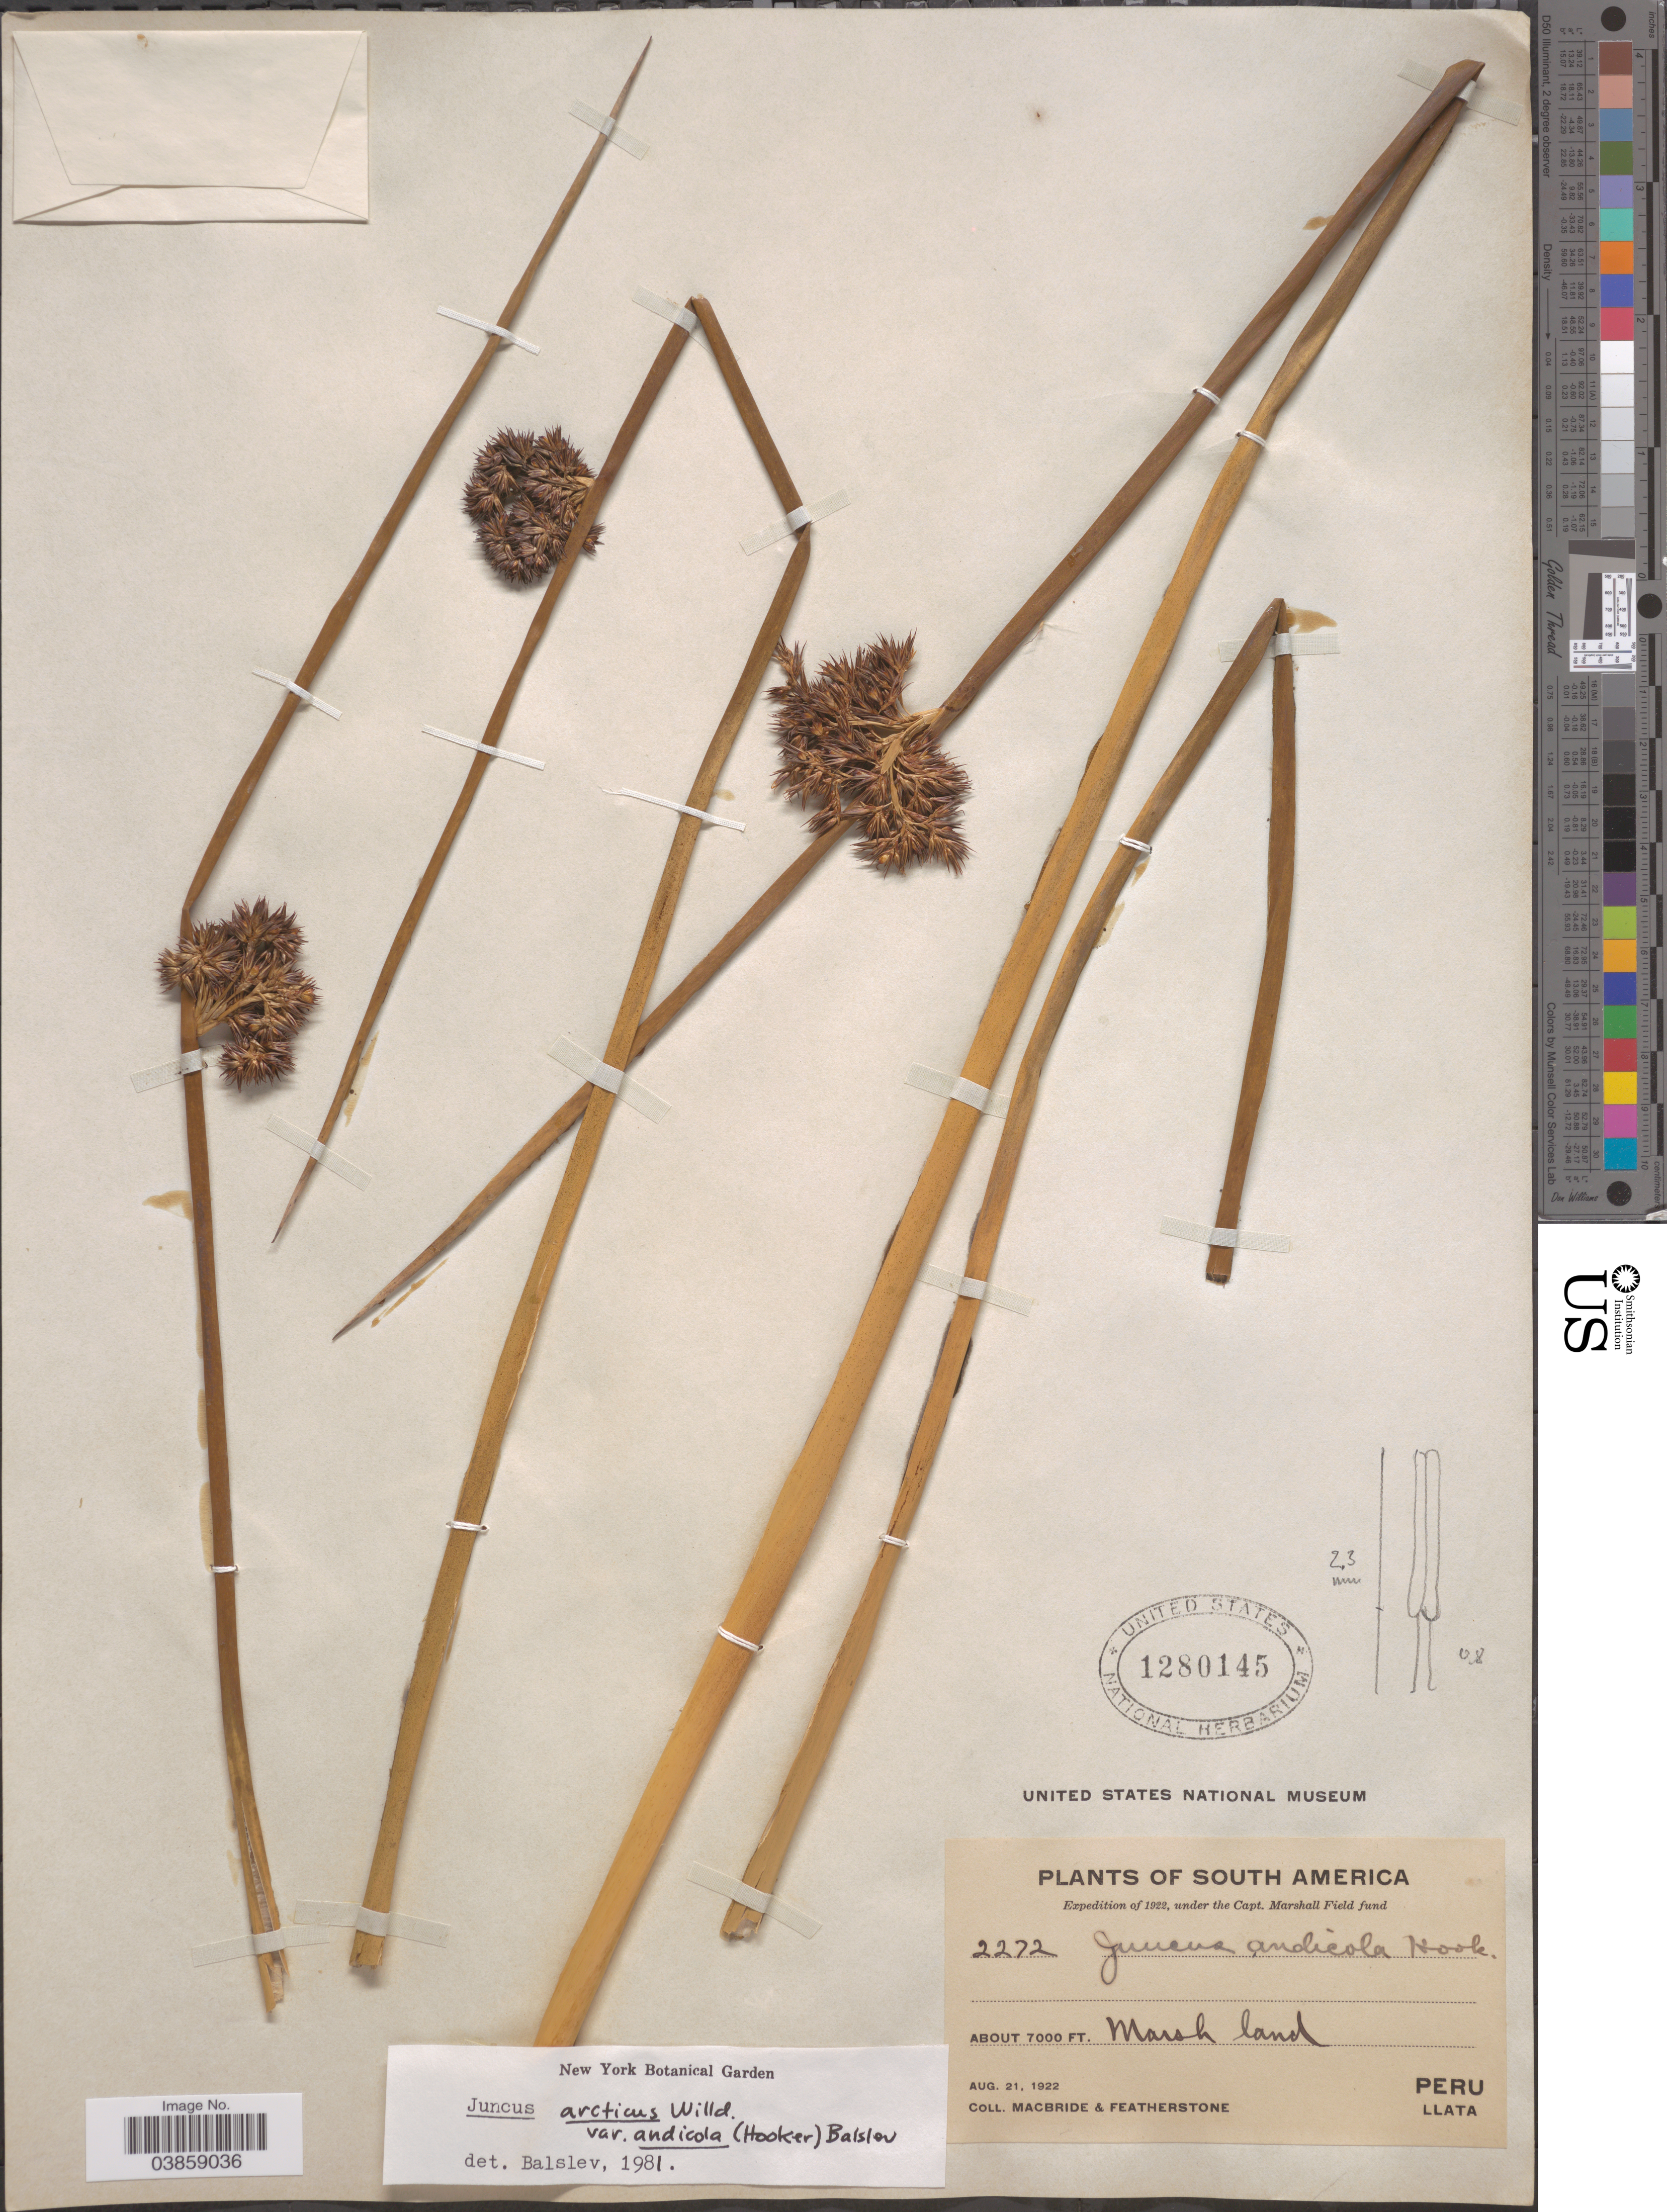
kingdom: Plantae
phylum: Tracheophyta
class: Liliopsida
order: Poales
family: Juncaceae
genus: Juncus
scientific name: Juncus arcticus var. andicola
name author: (Hook.) Balslev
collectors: Macbride, -- & -. Featherstone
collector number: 2272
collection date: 1922-08-21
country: Peru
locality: Marsh land. Llata.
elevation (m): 2134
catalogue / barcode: US 1280145